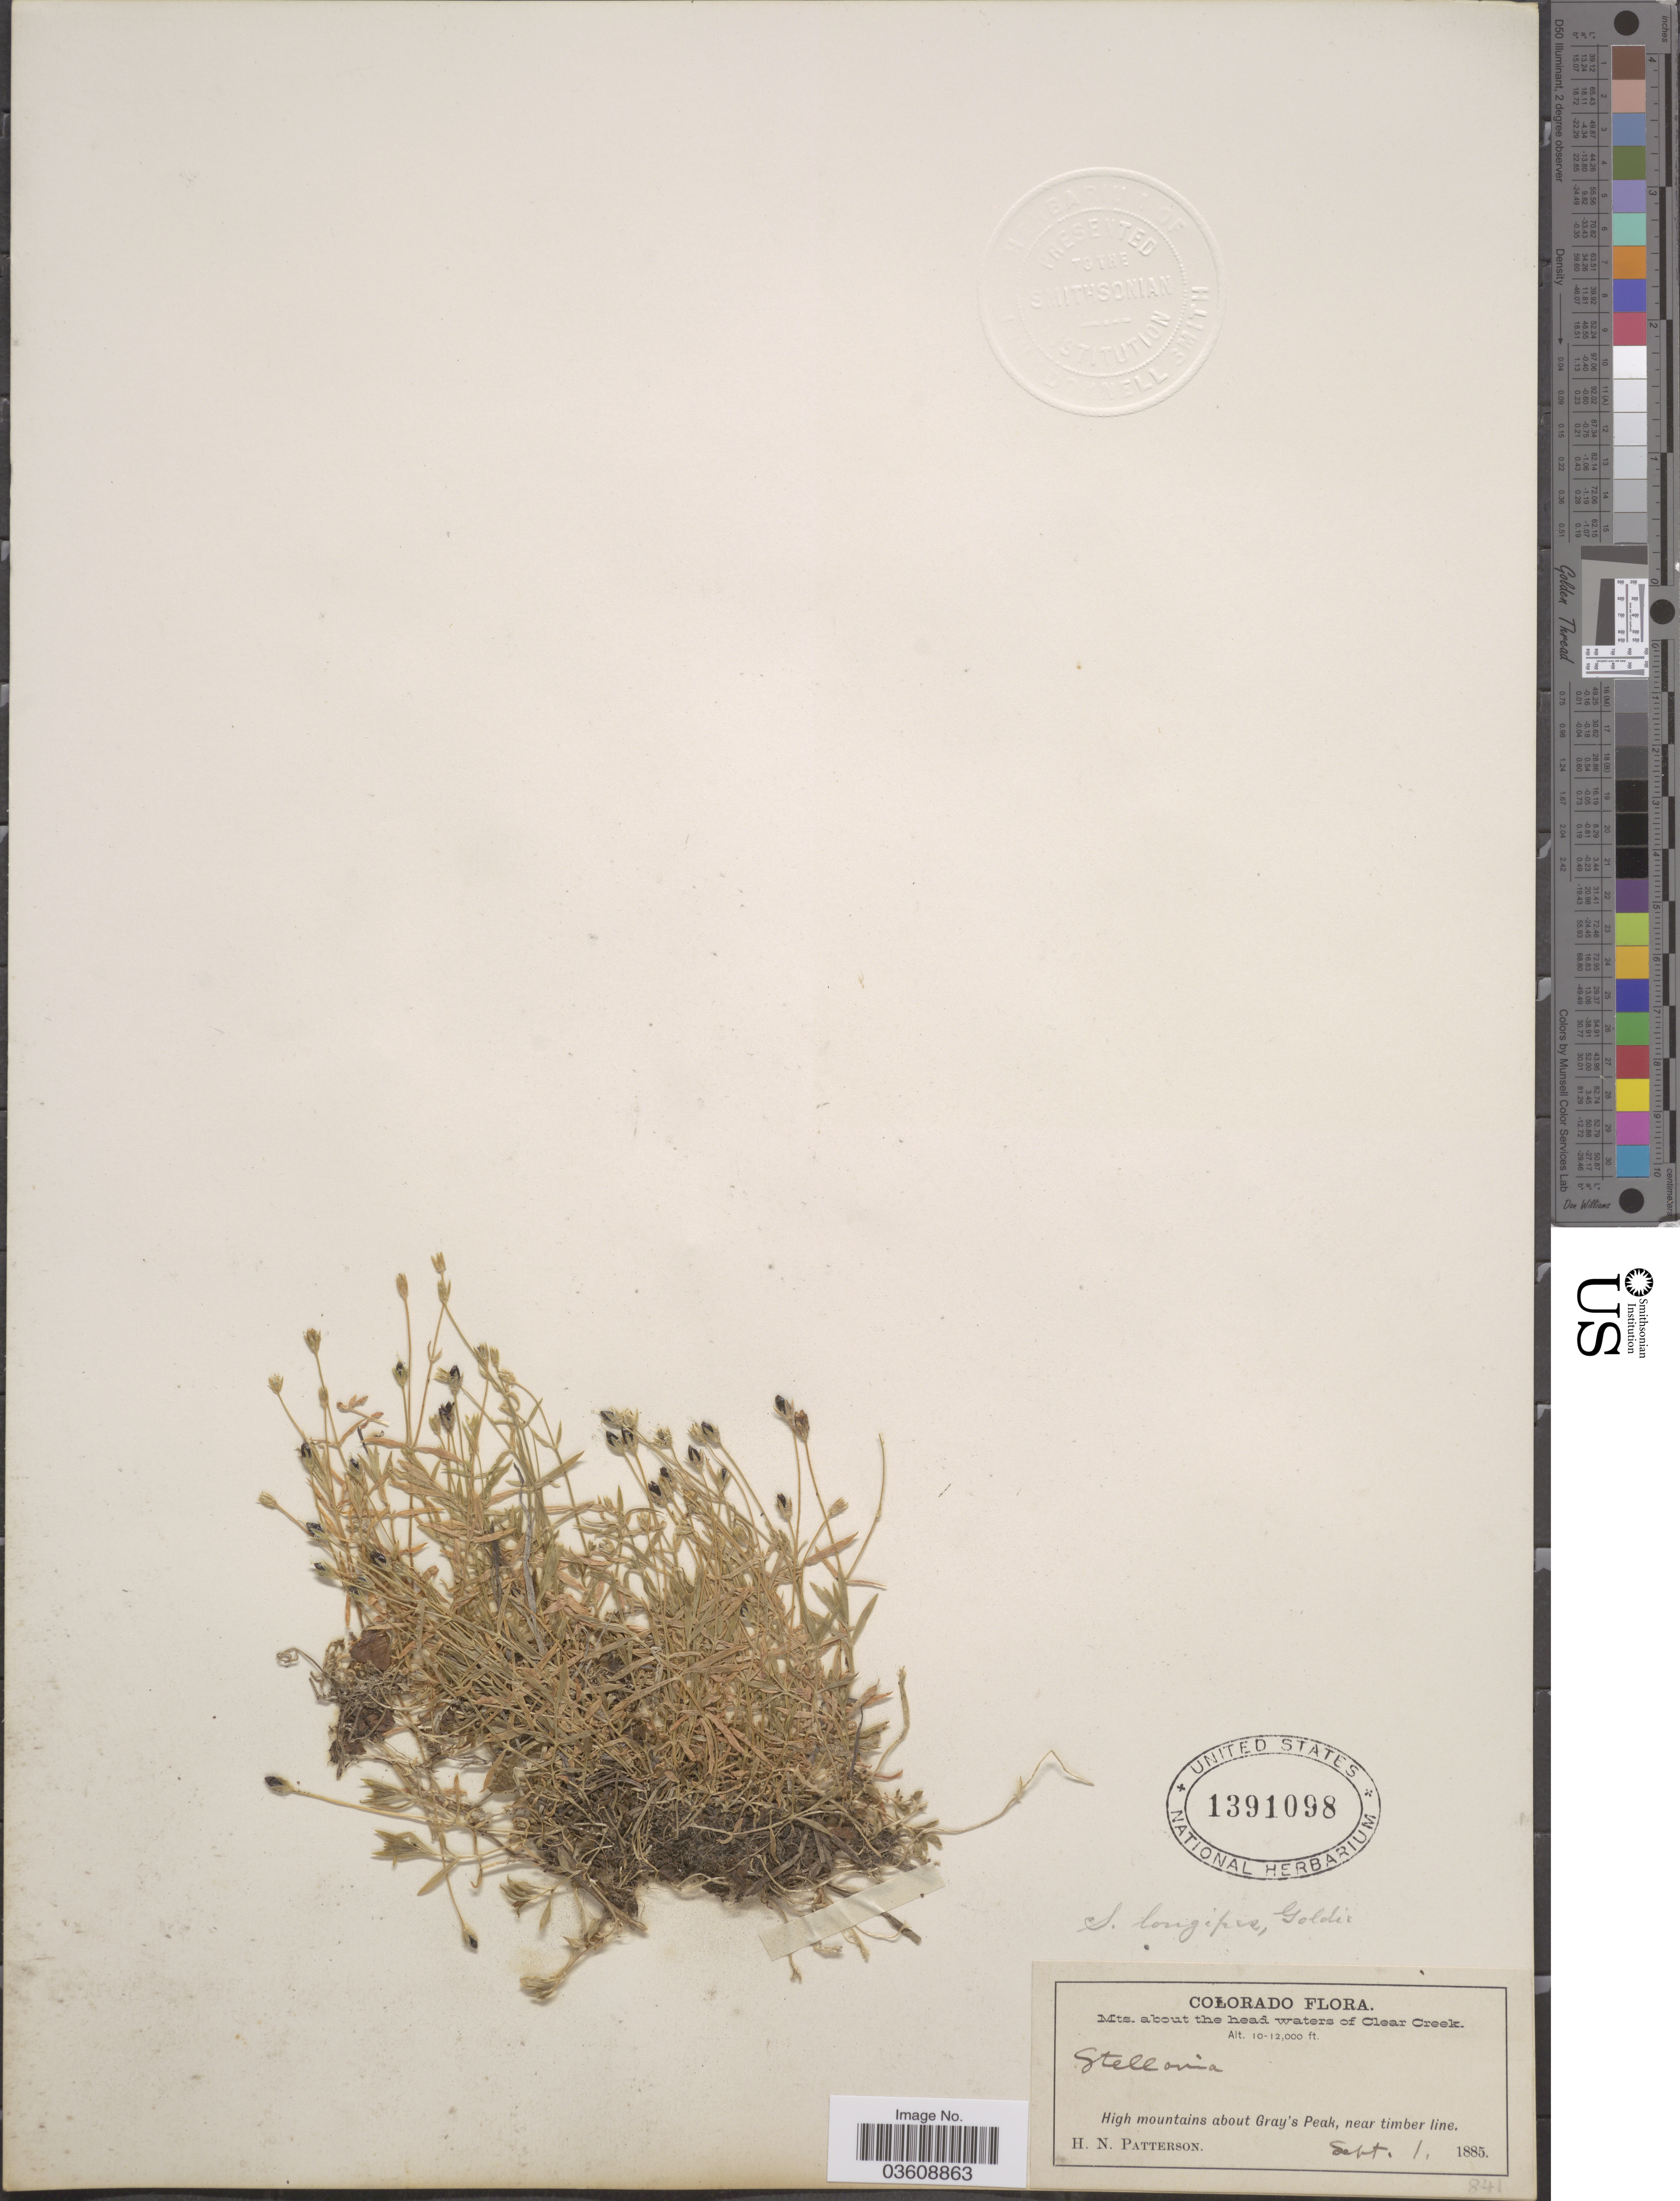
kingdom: Plantae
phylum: Tracheophyta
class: Magnoliopsida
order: Caryophyllales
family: Caryophyllaceae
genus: Stellaria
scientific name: Stellaria longipes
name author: Goldie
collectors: H. N. Patterson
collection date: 1885-09-01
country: United States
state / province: Colorado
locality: Mts. about the head waters of Clear Creek. High mountains about Gray's Peak, near timber line.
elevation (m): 3048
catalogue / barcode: US 1391098